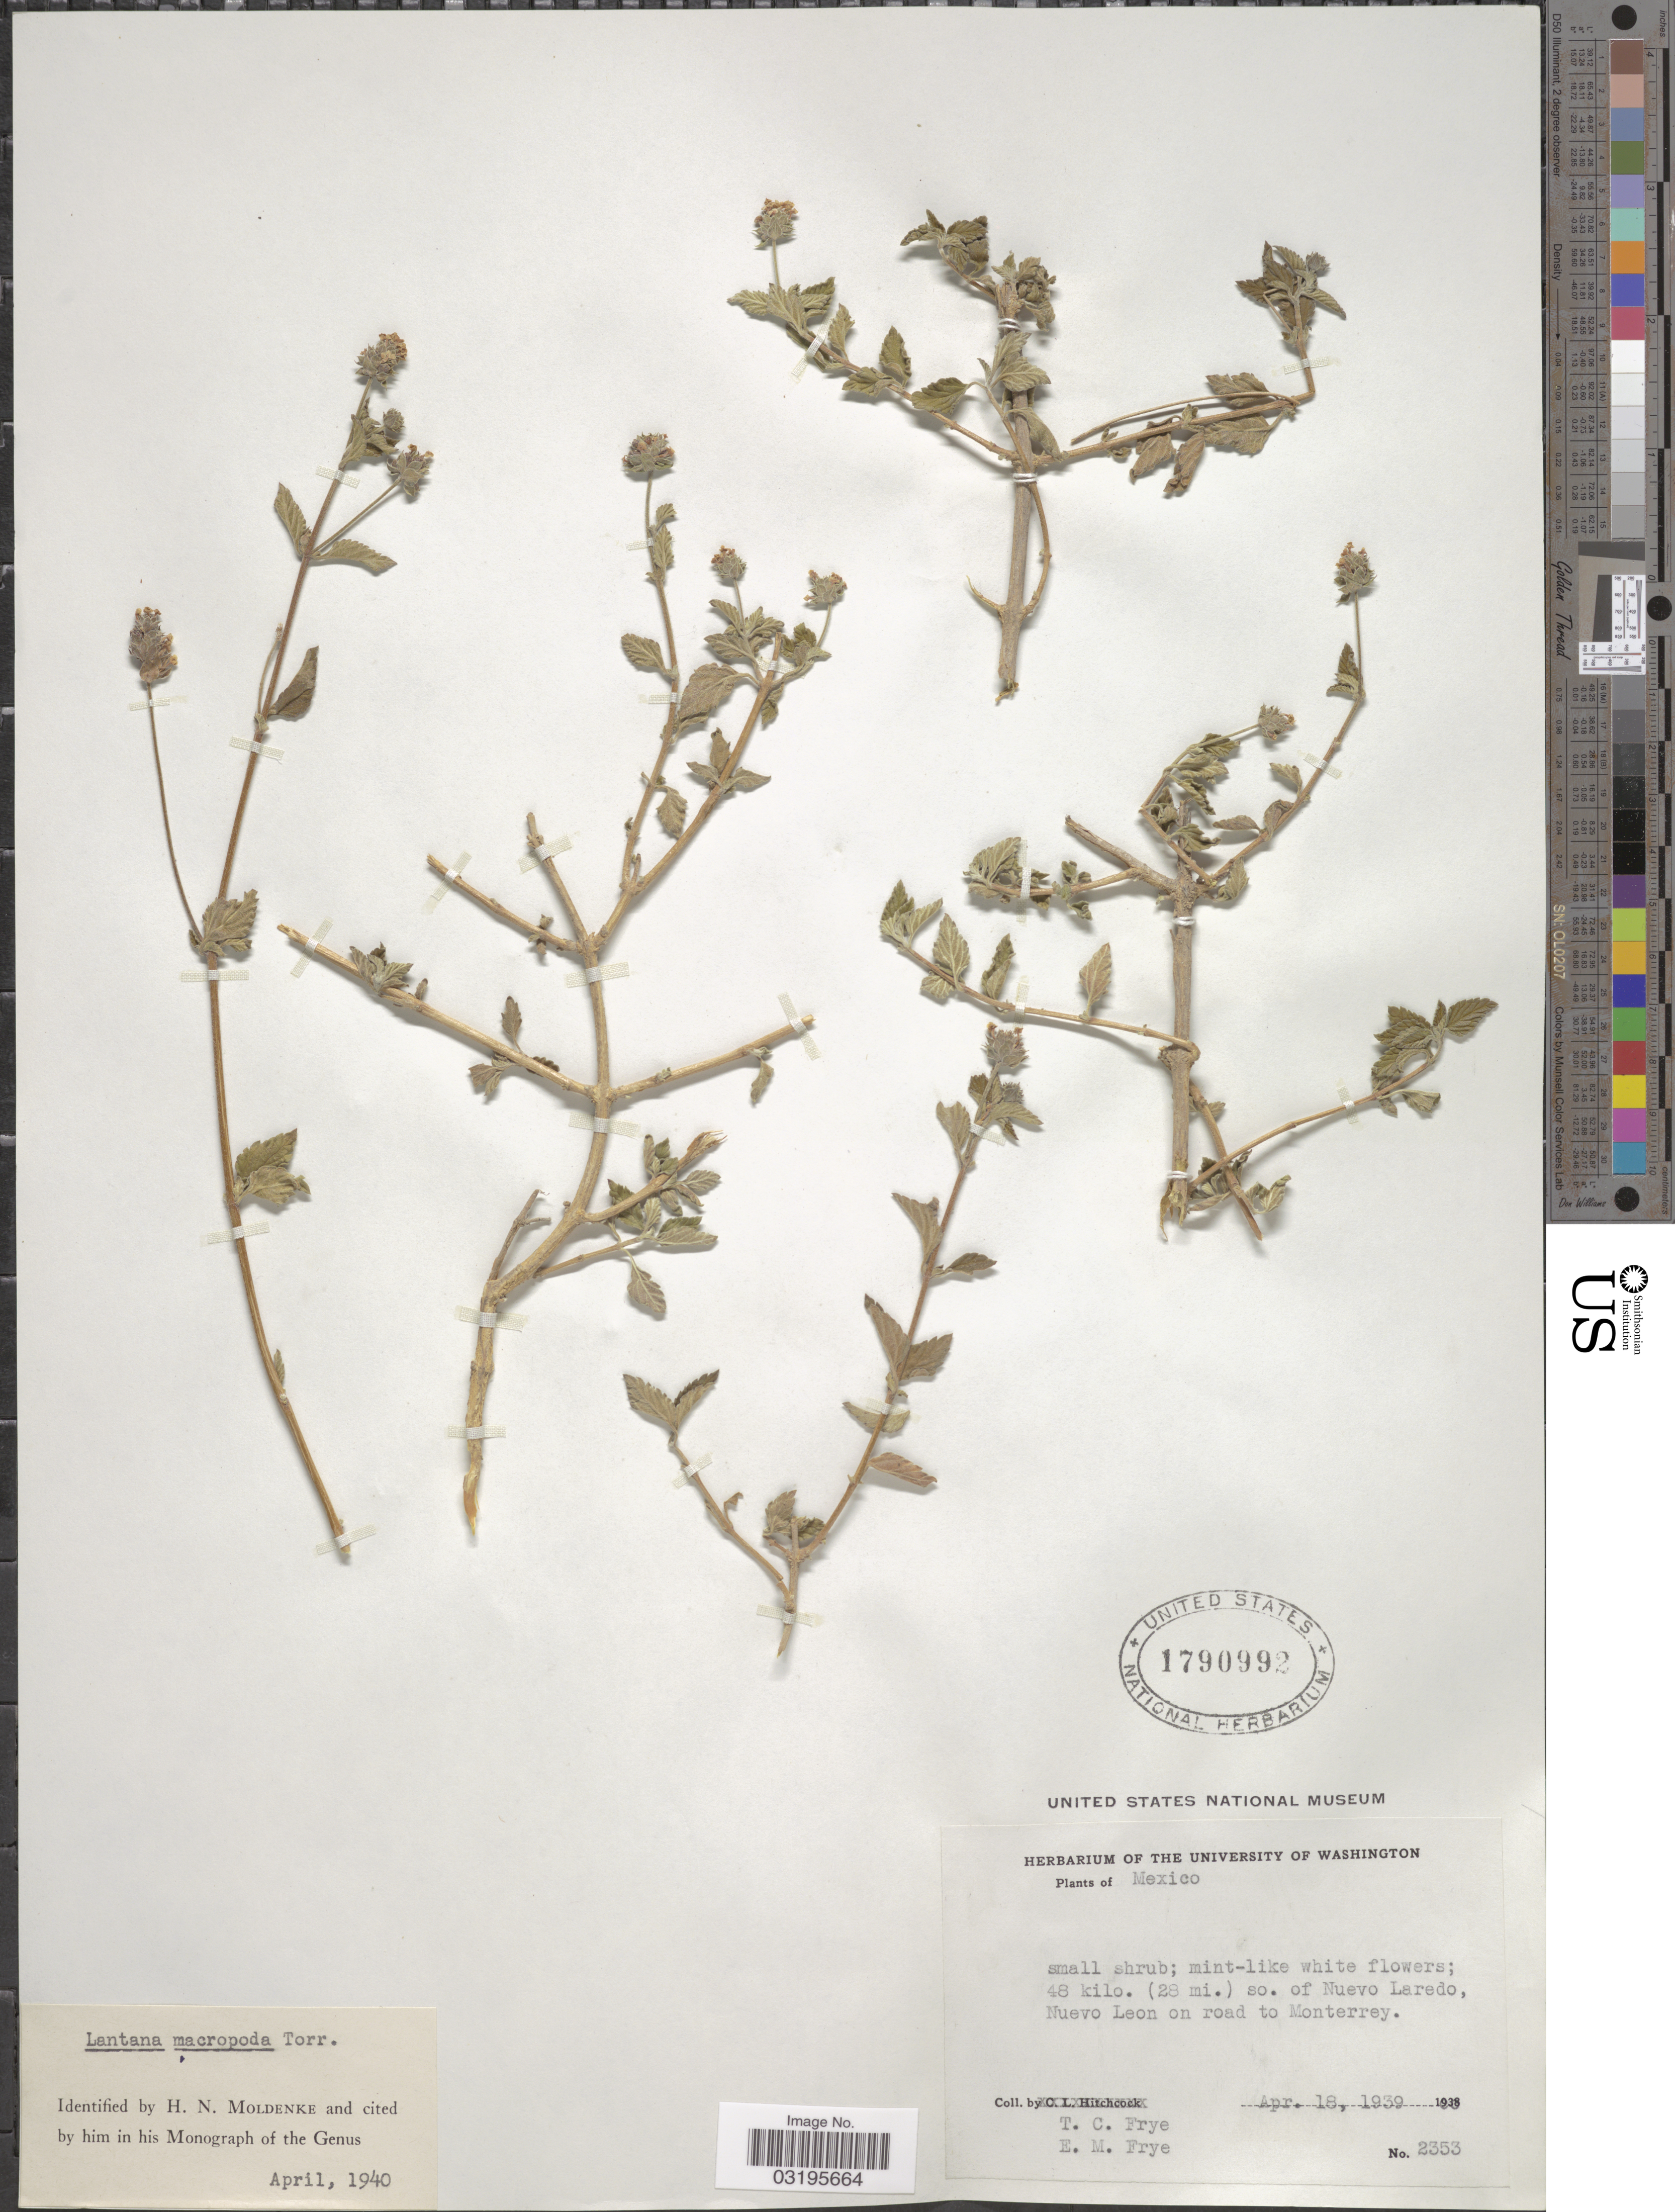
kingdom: Plantae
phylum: Tracheophyta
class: Magnoliopsida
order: Lamiales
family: Verbenaceae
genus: Lantana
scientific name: Lantana macropoda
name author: Torr.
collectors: T. C. Frye & E. Frye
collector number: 2353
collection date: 1939-04-18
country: Mexico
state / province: Nuevo León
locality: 48 kilo. (28 mi.) so. of Nuevo Laredo, Nuevo Leon on road to Monterrey.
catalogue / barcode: US 1790992